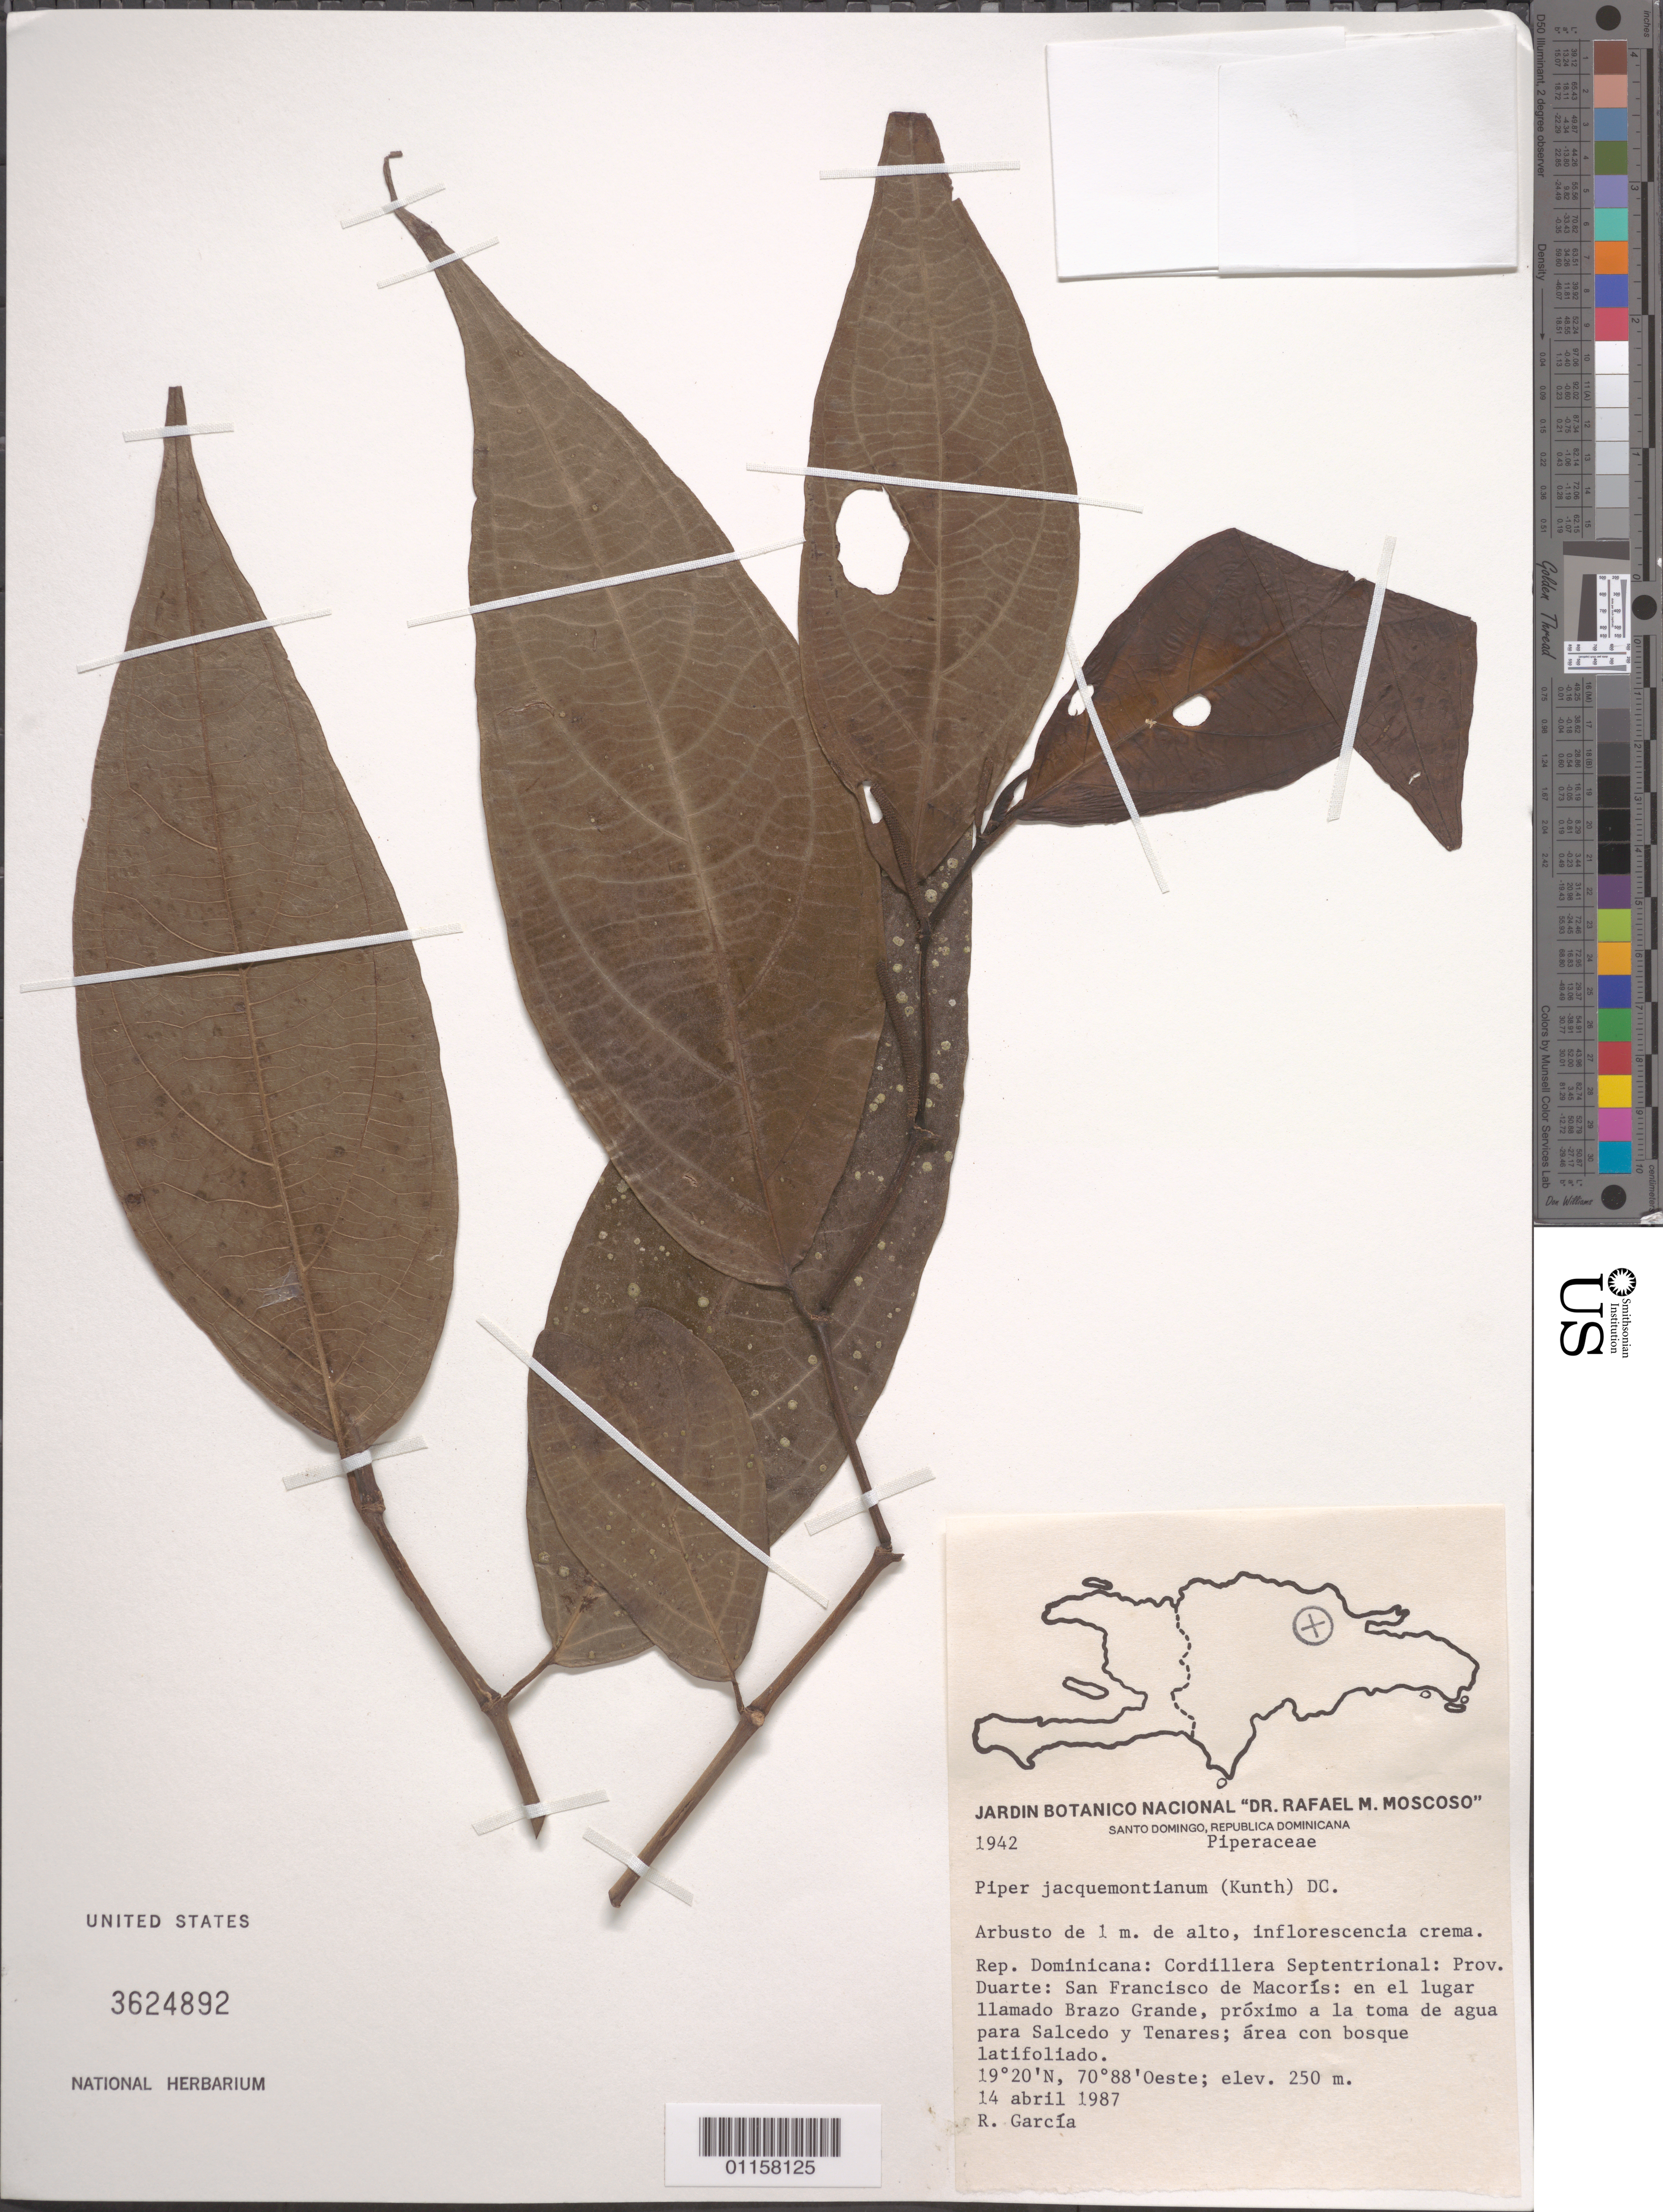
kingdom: Plantae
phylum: Tracheophyta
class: Magnoliopsida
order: Piperales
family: Piperaceae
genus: Piper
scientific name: Piper jacquemontianum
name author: Kunth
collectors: R. G. García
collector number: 1942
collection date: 1987-04-14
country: Dominican Republic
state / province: Duarte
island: Hispaniola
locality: Cordillera Septentrional; Municipio San Francisco de Macorís; en el lugar llamado Brazo Grande, próximo a la toma de agua para Salcedo y Tenares.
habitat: Area con bosque latifoliado.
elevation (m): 250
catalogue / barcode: US 3624892